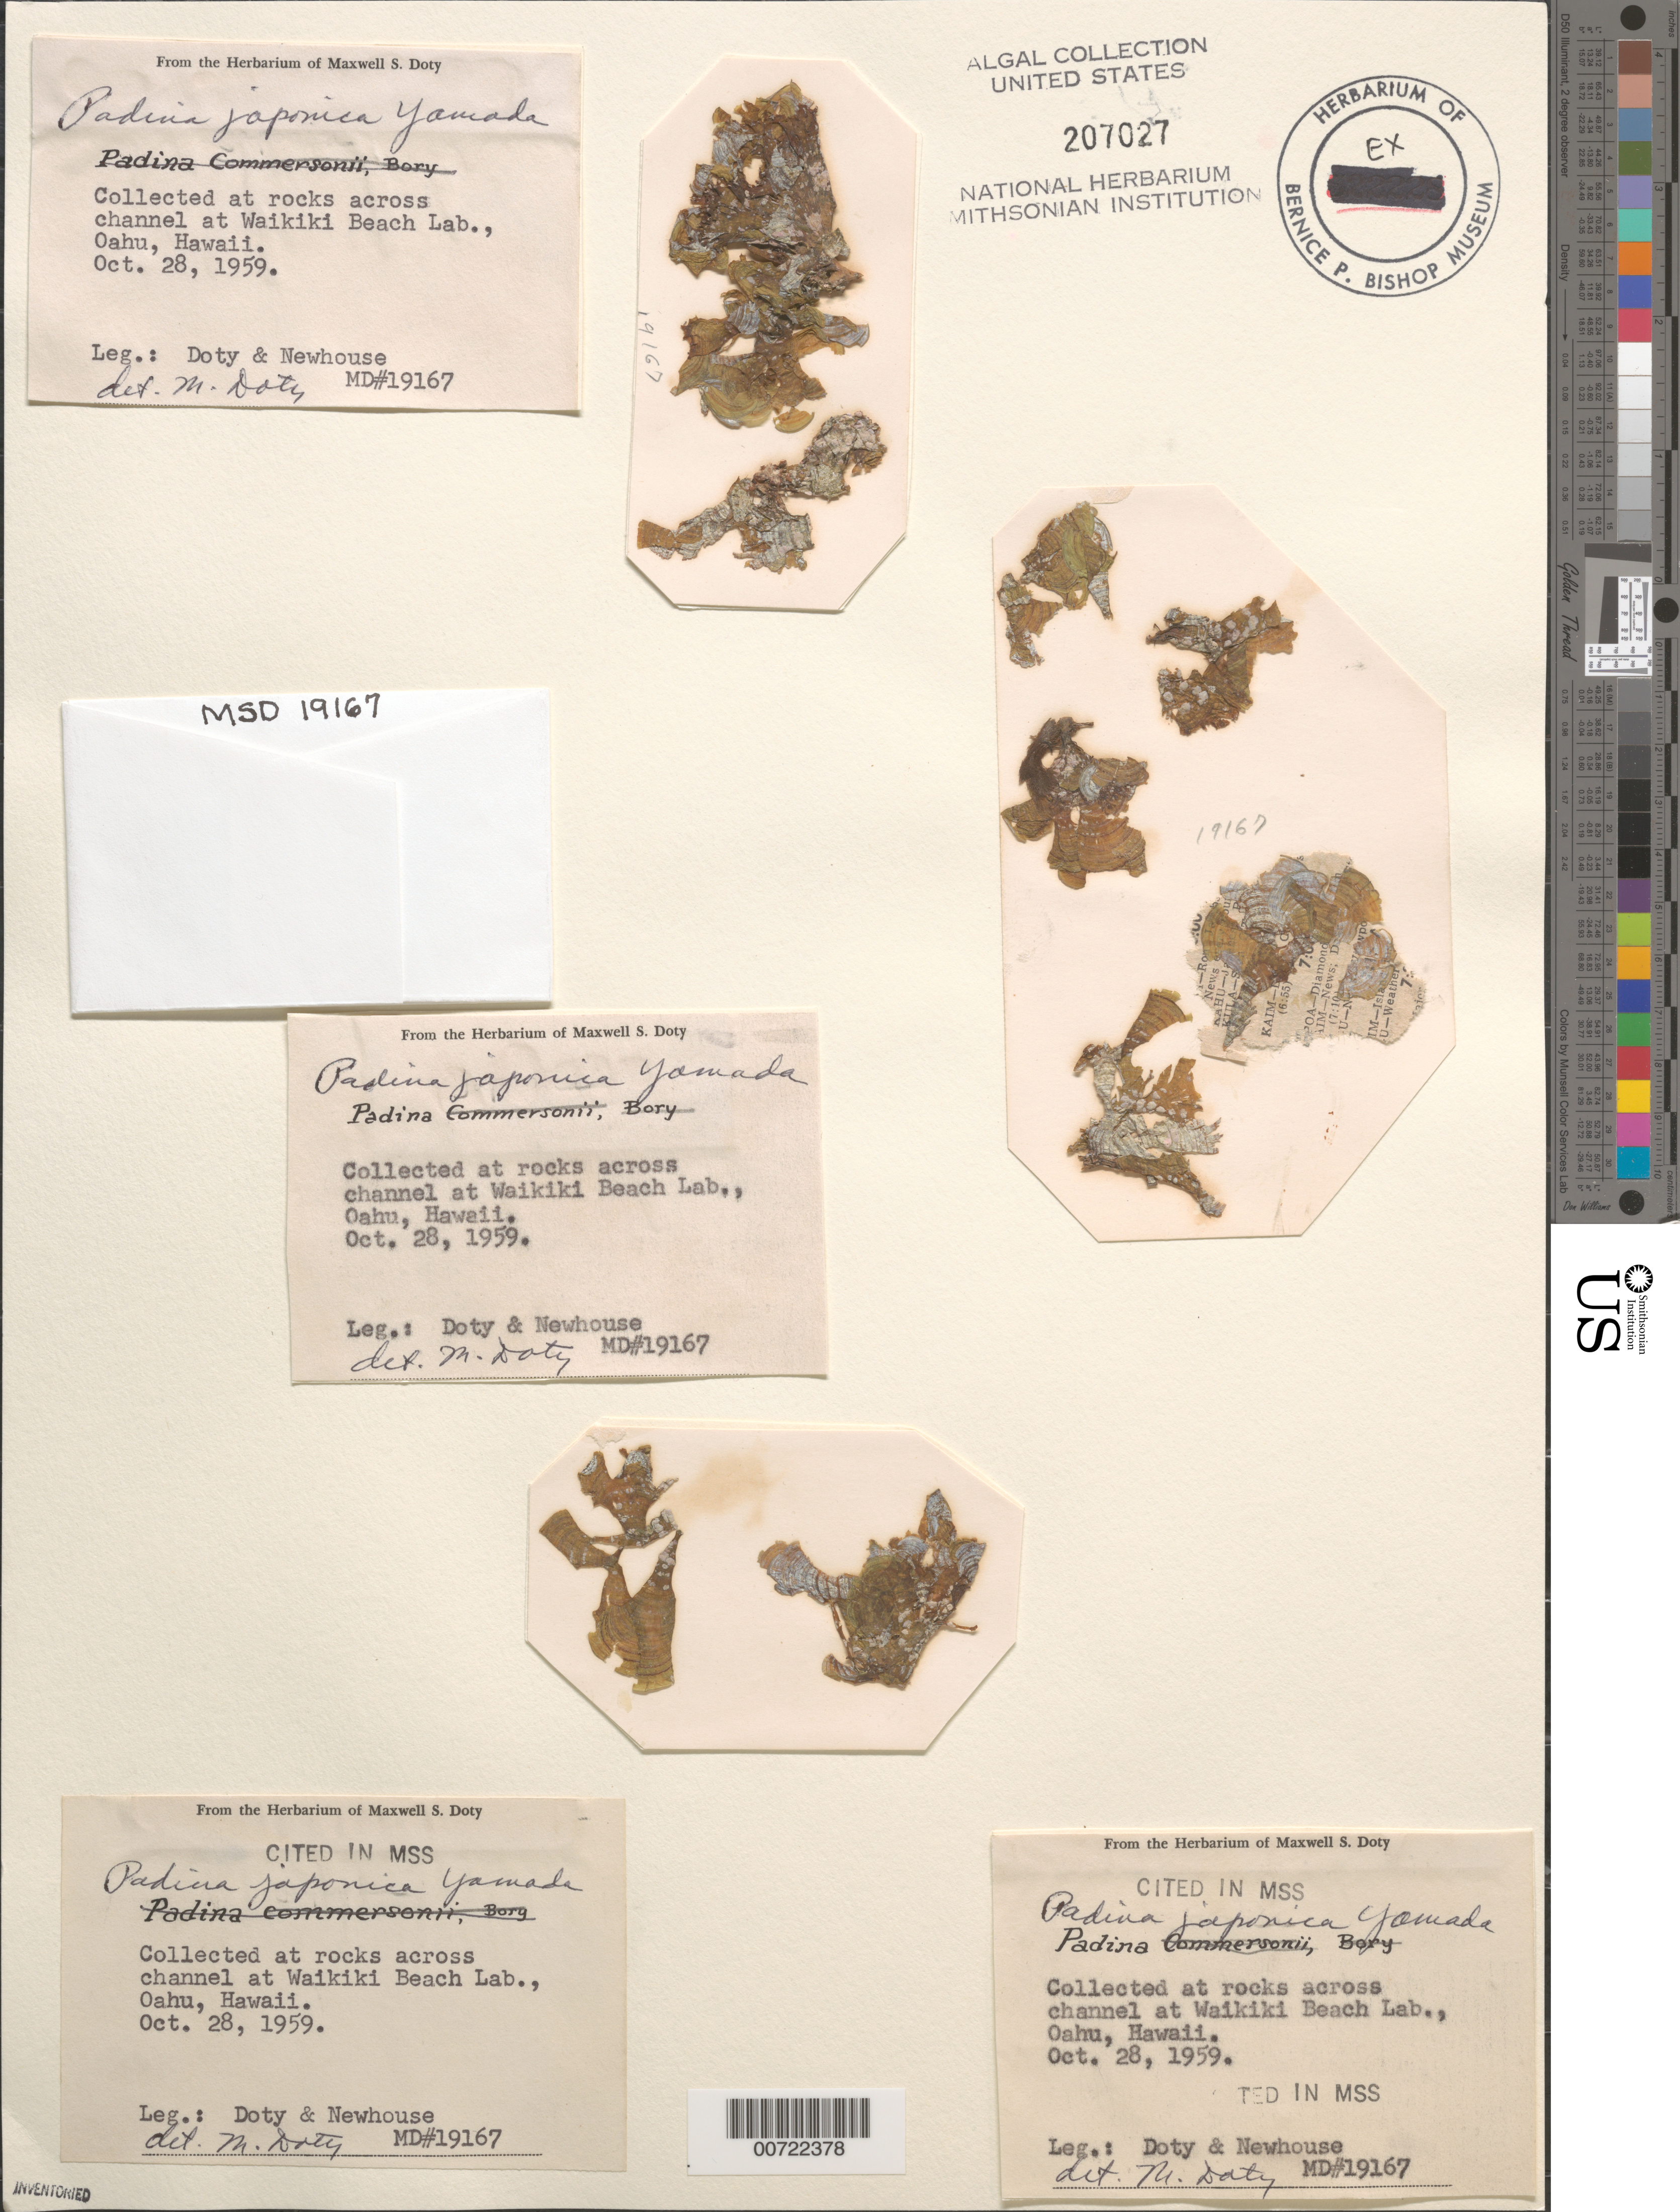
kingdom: Chromista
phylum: Ochrophyta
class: Phaeophyceae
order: Dictyotales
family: Dictyotaceae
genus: Padina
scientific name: Padina japonica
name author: Yamada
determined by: Doty, M. S.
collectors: M. S. Doty & W. J. Newhouse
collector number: MSD 19167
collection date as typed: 28 Oct 1959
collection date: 1959-10-28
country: United States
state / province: Hawaii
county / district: Honolulu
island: Oahu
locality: Honolulu, Waikiki Beach Laboratory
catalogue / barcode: US 207027